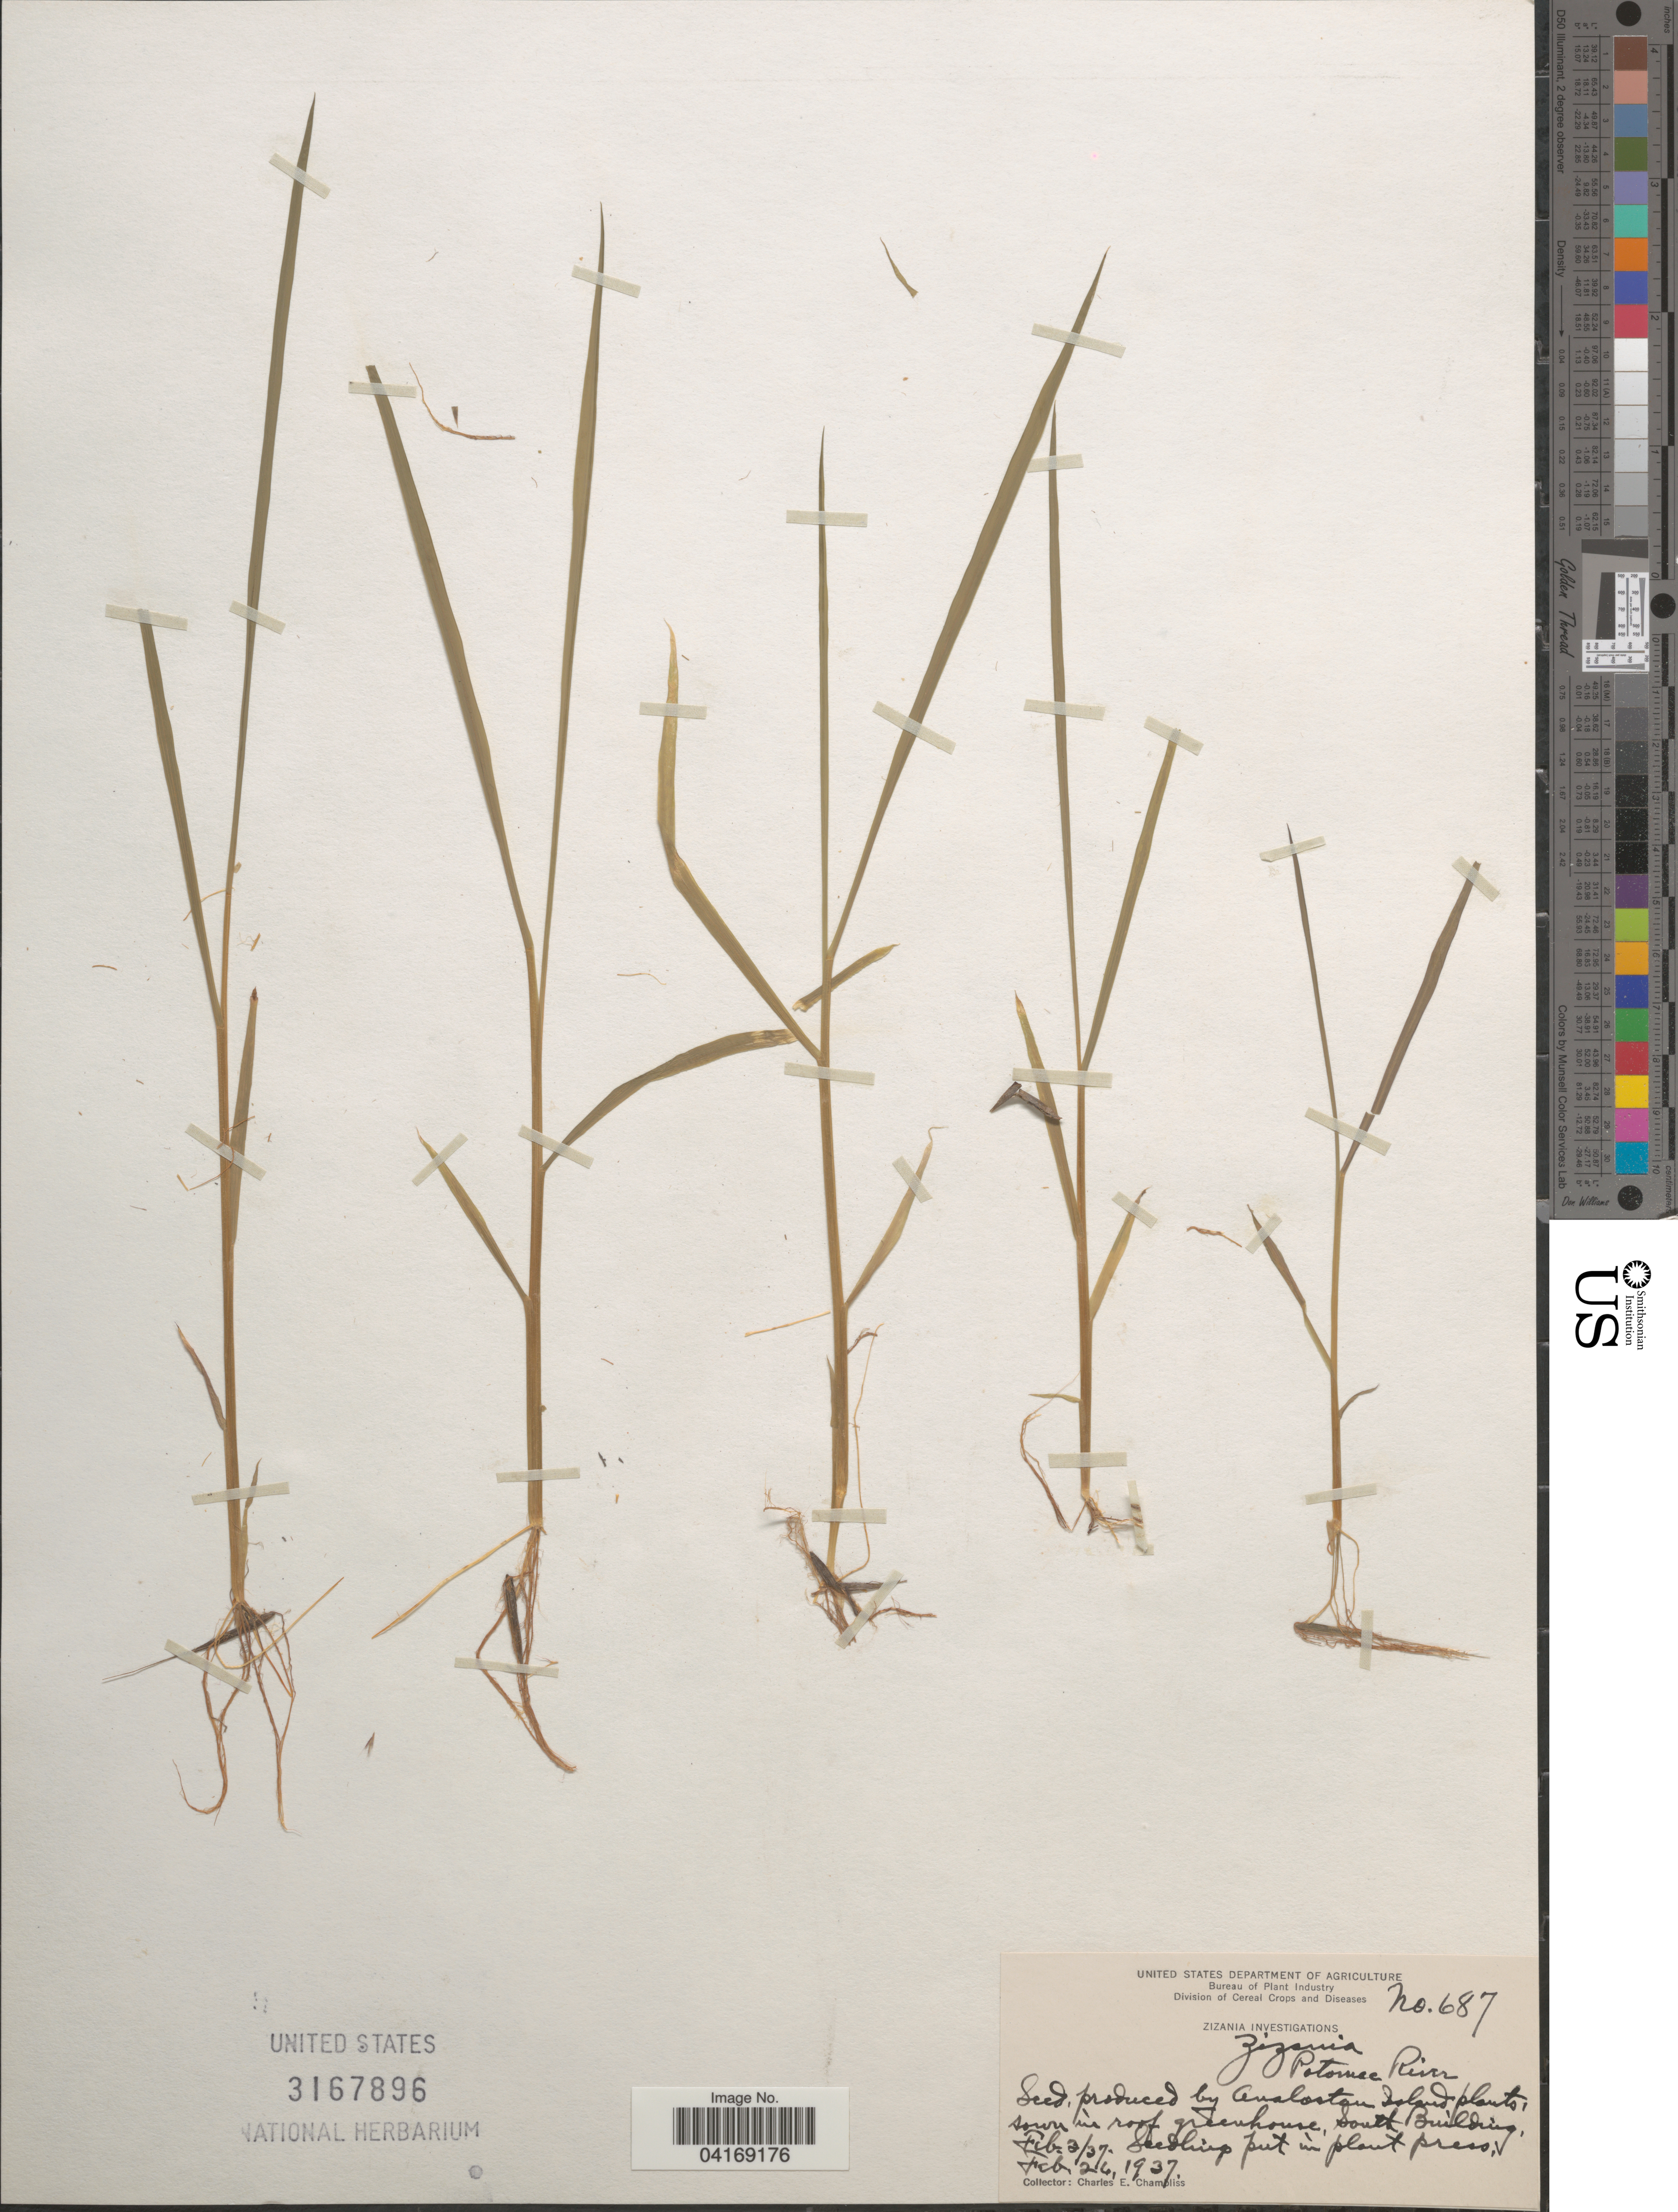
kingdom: Plantae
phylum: Tracheophyta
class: Liliopsida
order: Poales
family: Poaceae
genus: Zizania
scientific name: Zizania sp.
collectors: C. Chambliss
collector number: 687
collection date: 1937-02-02/1937-02-26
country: United States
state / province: District of Columbia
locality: Potomac River. Seed produced by Analostan Island plants, sown in roof greenhouse, South Building.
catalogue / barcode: US 3167896